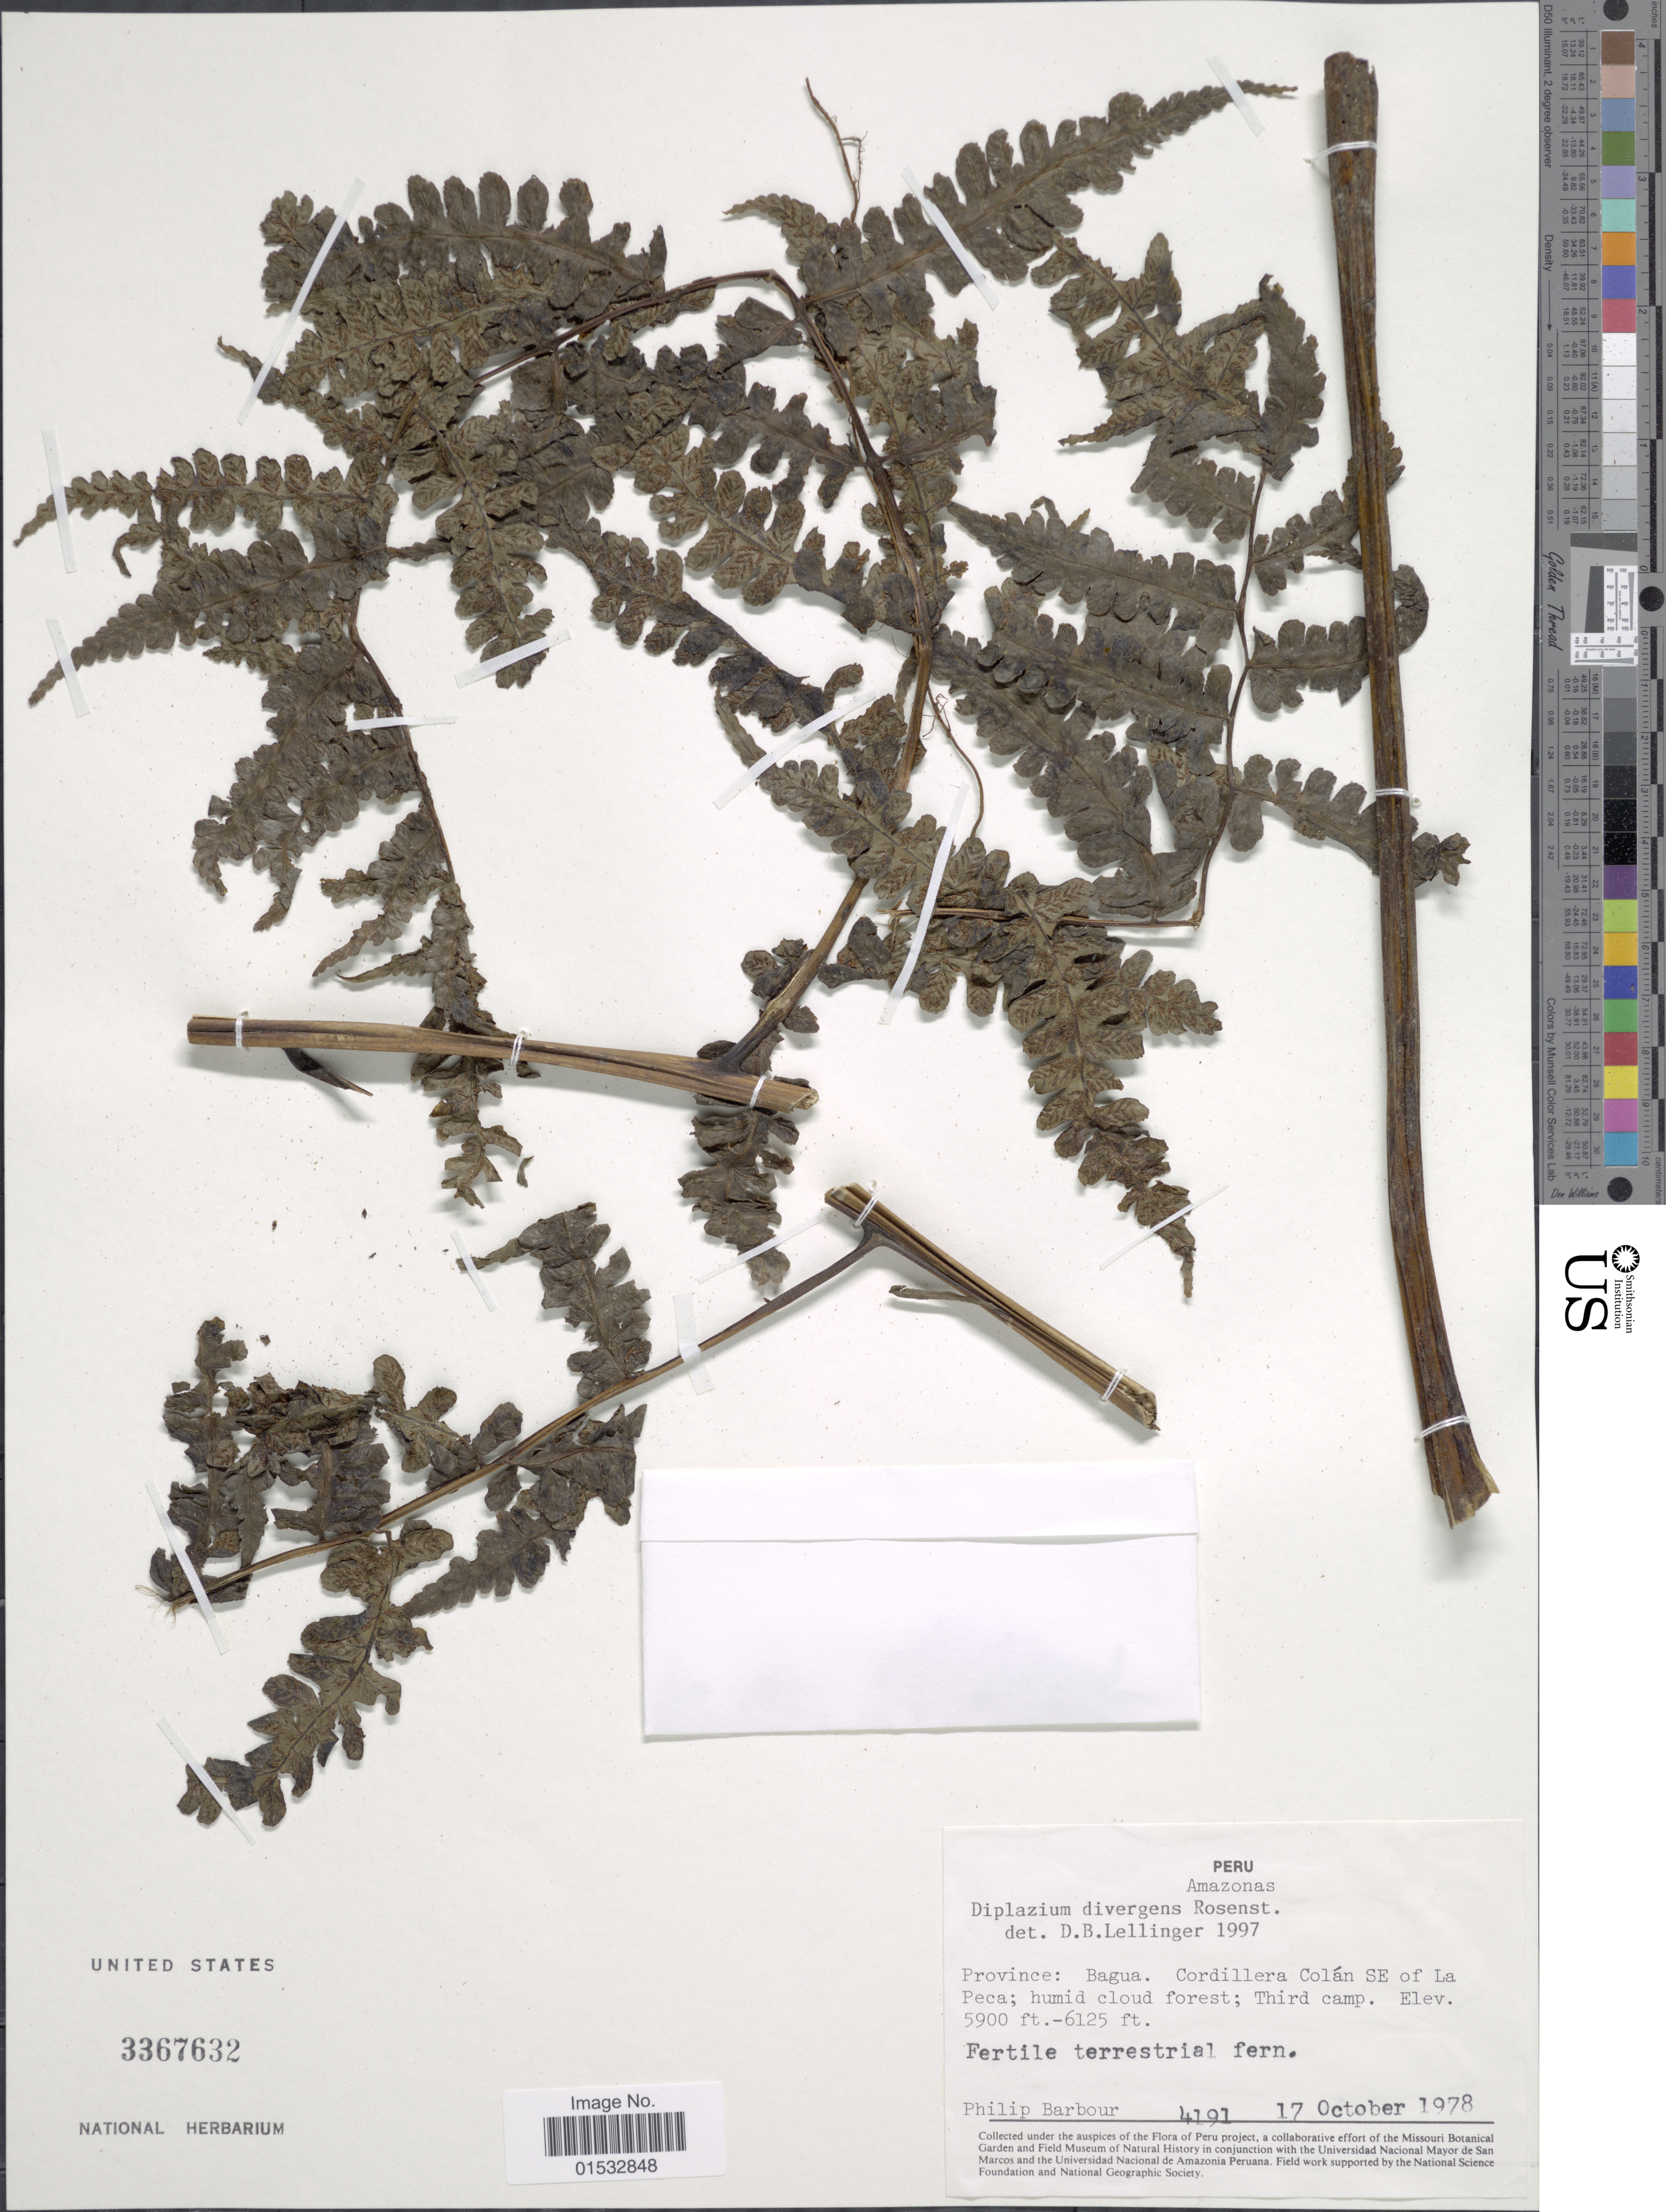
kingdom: Plantae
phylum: Tracheophyta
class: Polypodiopsida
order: Polypodiales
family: Athyriaceae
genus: Diplazium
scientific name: Diplazium divergens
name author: Rosenst.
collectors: P. Barbour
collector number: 4191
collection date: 1978-10-17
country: Peru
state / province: Amazonas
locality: Bagua, Cordillera Colan SE of La Peca; Third Camp.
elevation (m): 1798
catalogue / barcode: US 3367632